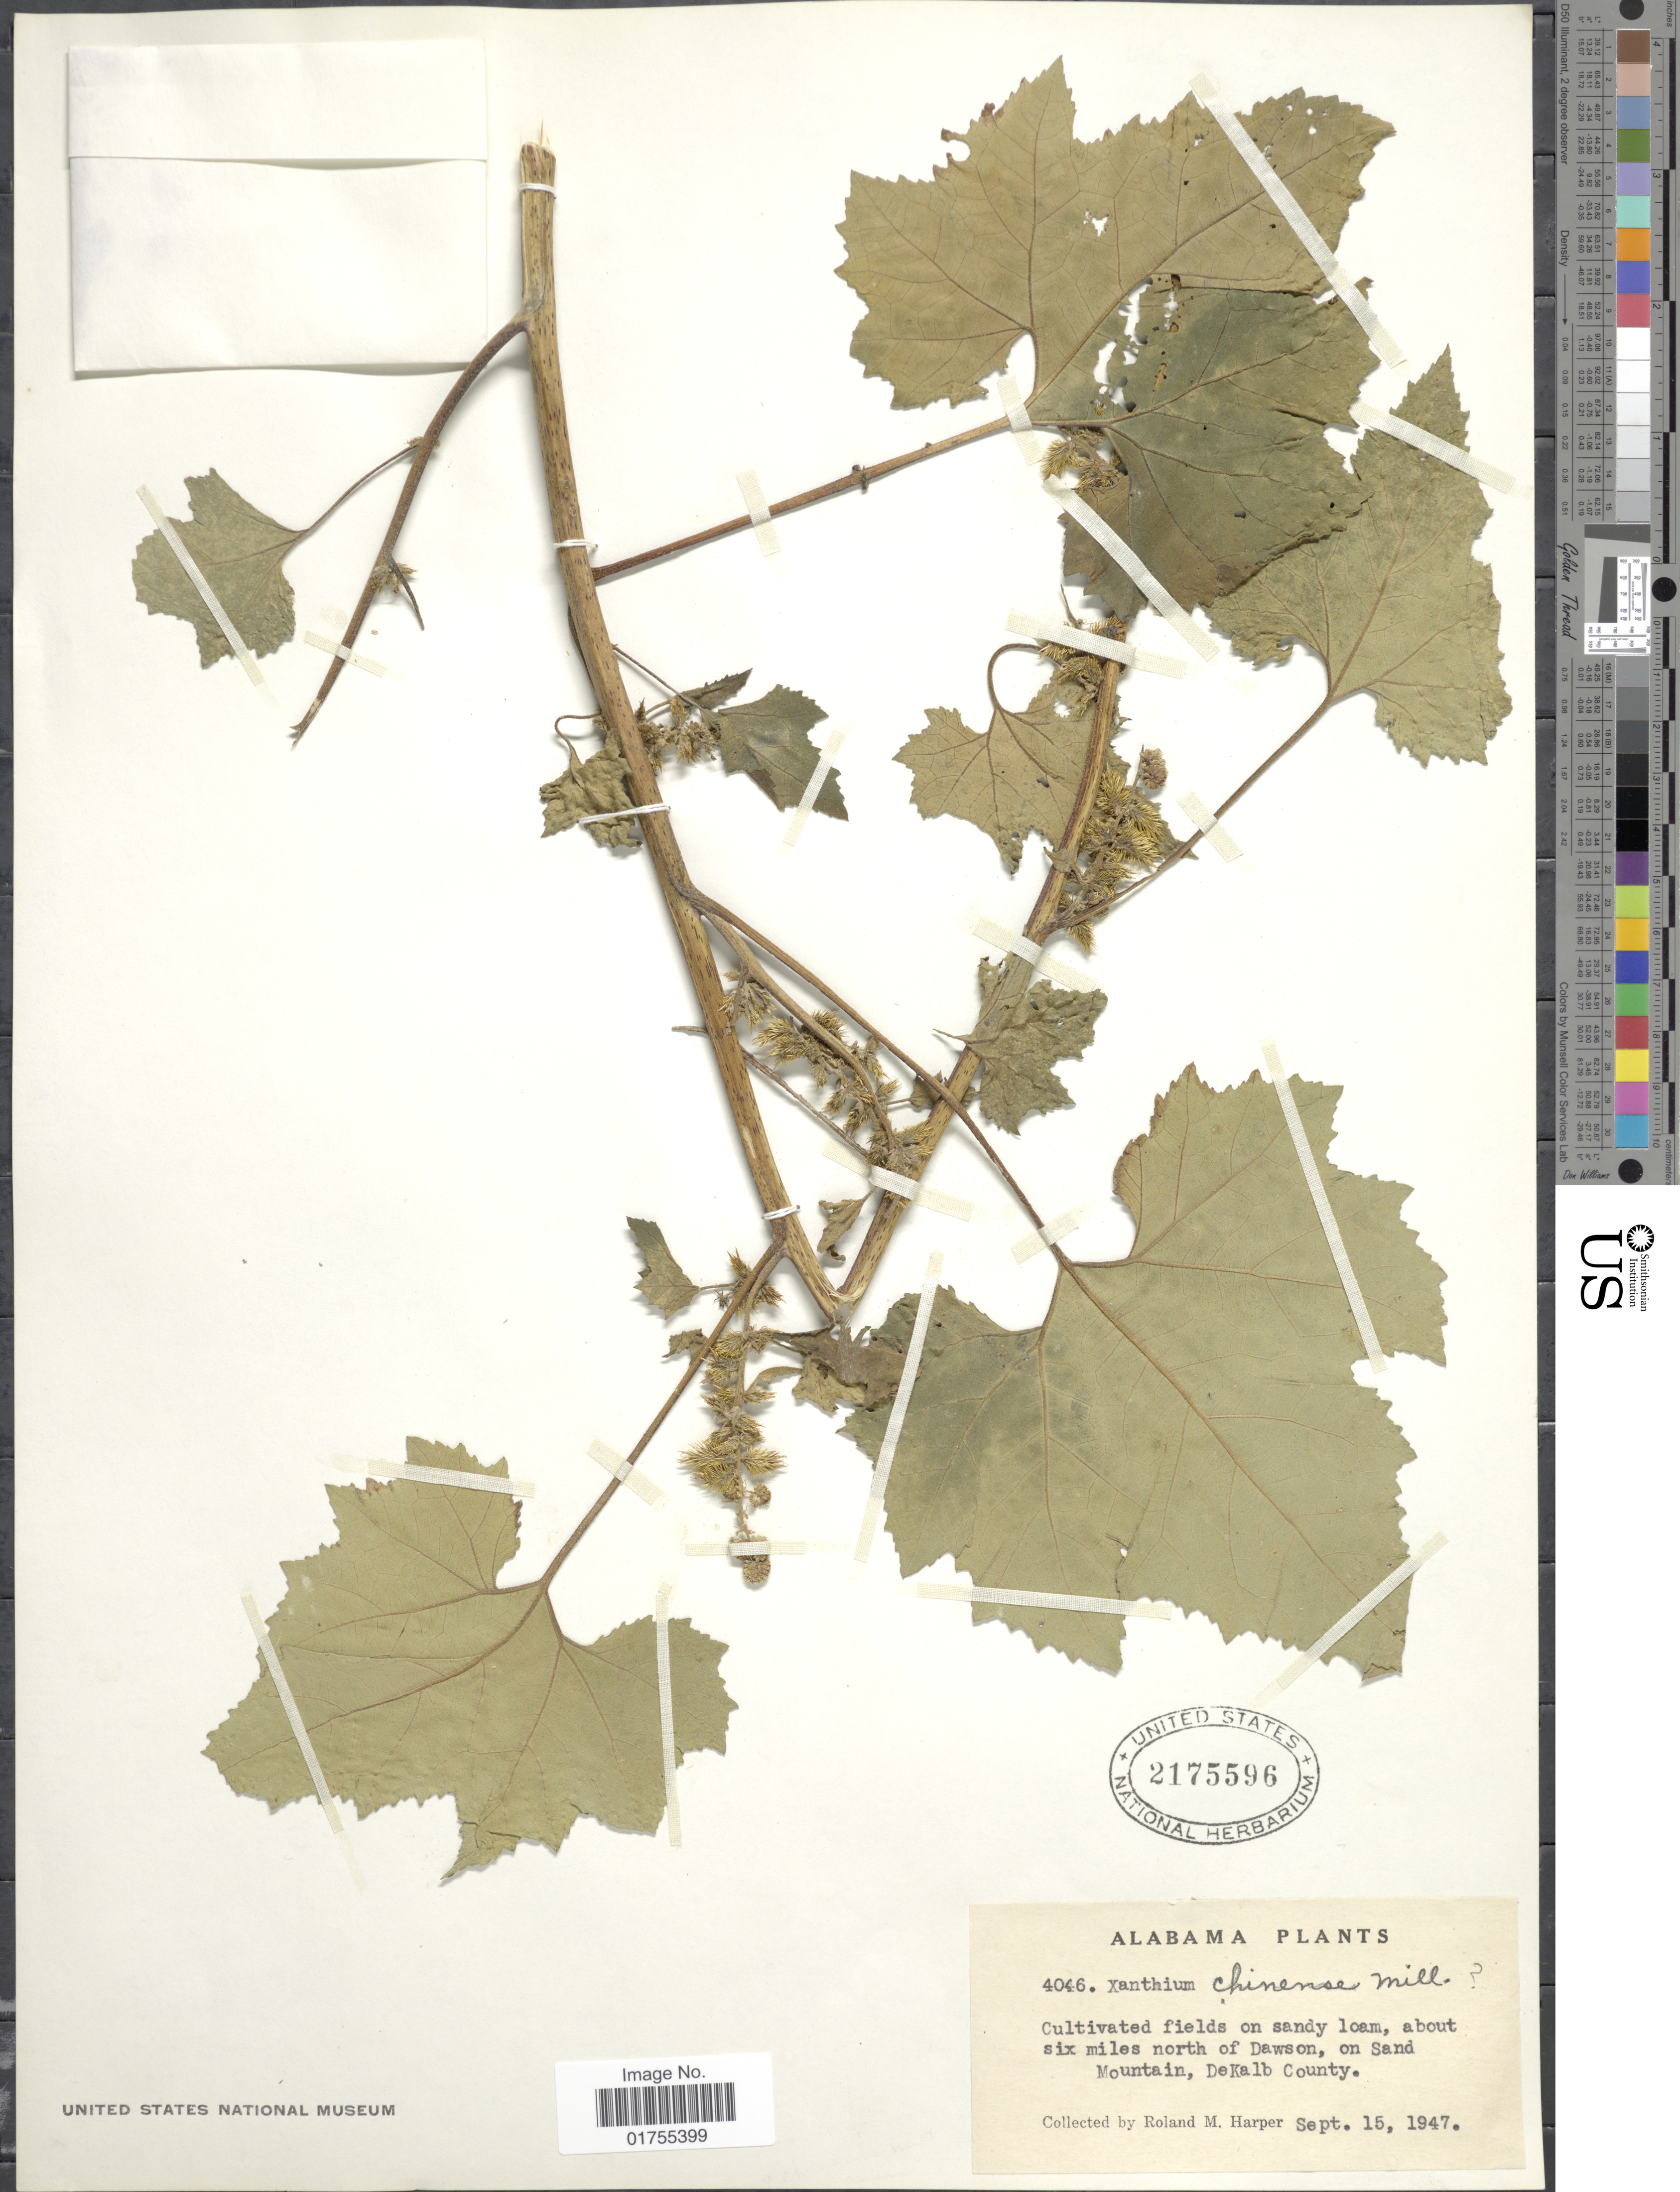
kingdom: Plantae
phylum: Tracheophyta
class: Magnoliopsida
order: Asterales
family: Asteraceae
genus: Xanthium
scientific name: Xanthium strumarium var. glabratum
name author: Mill.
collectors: R. M. Harper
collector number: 4046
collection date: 1947-09-15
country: United States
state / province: Alabama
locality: About six miles north of Dawson, On sand Mountain, DeKalb County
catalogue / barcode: US 2175596